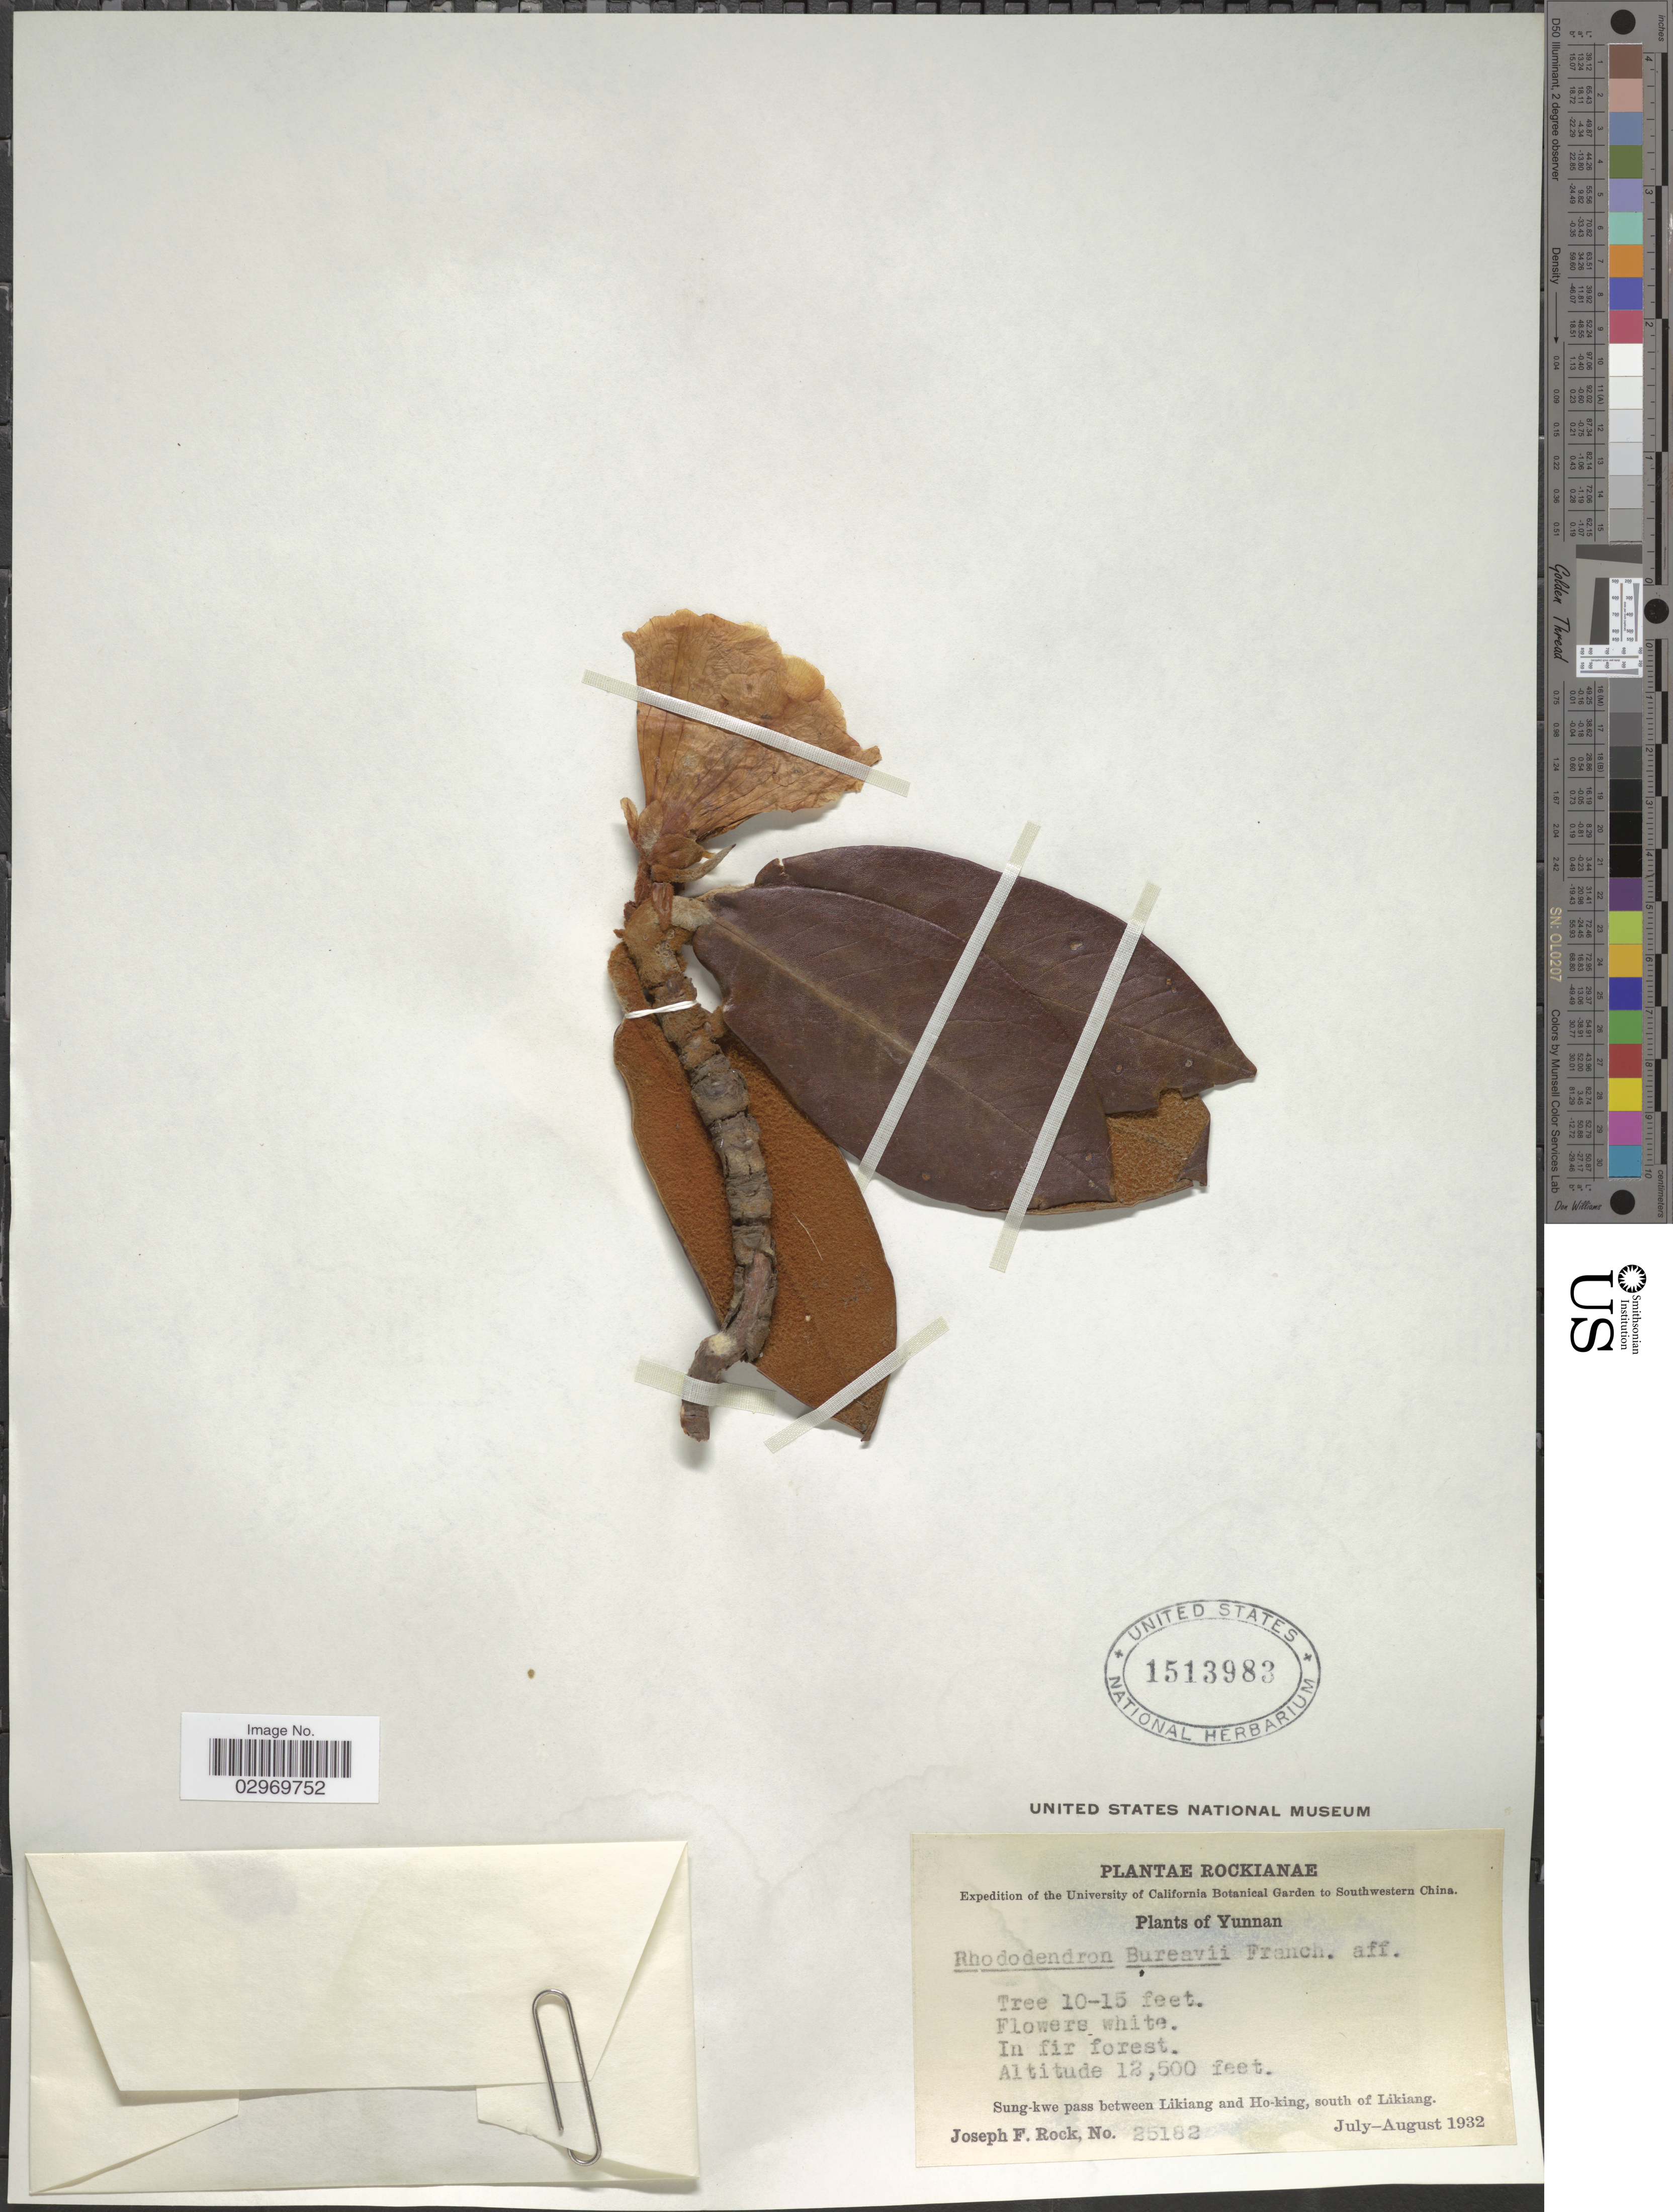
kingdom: Plantae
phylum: Tracheophyta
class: Magnoliopsida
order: Ericales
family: Ericaceae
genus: Rhododendron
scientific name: Rhododendron bureavii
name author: Franch.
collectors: J. F. Rock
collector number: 25182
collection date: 1932-07/1932-08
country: China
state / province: Yunnan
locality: Southwestern China. In fir forest. Sung-kwe pass between Likiang and Ho-king, south of Likiang.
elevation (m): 3810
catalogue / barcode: US 1513983